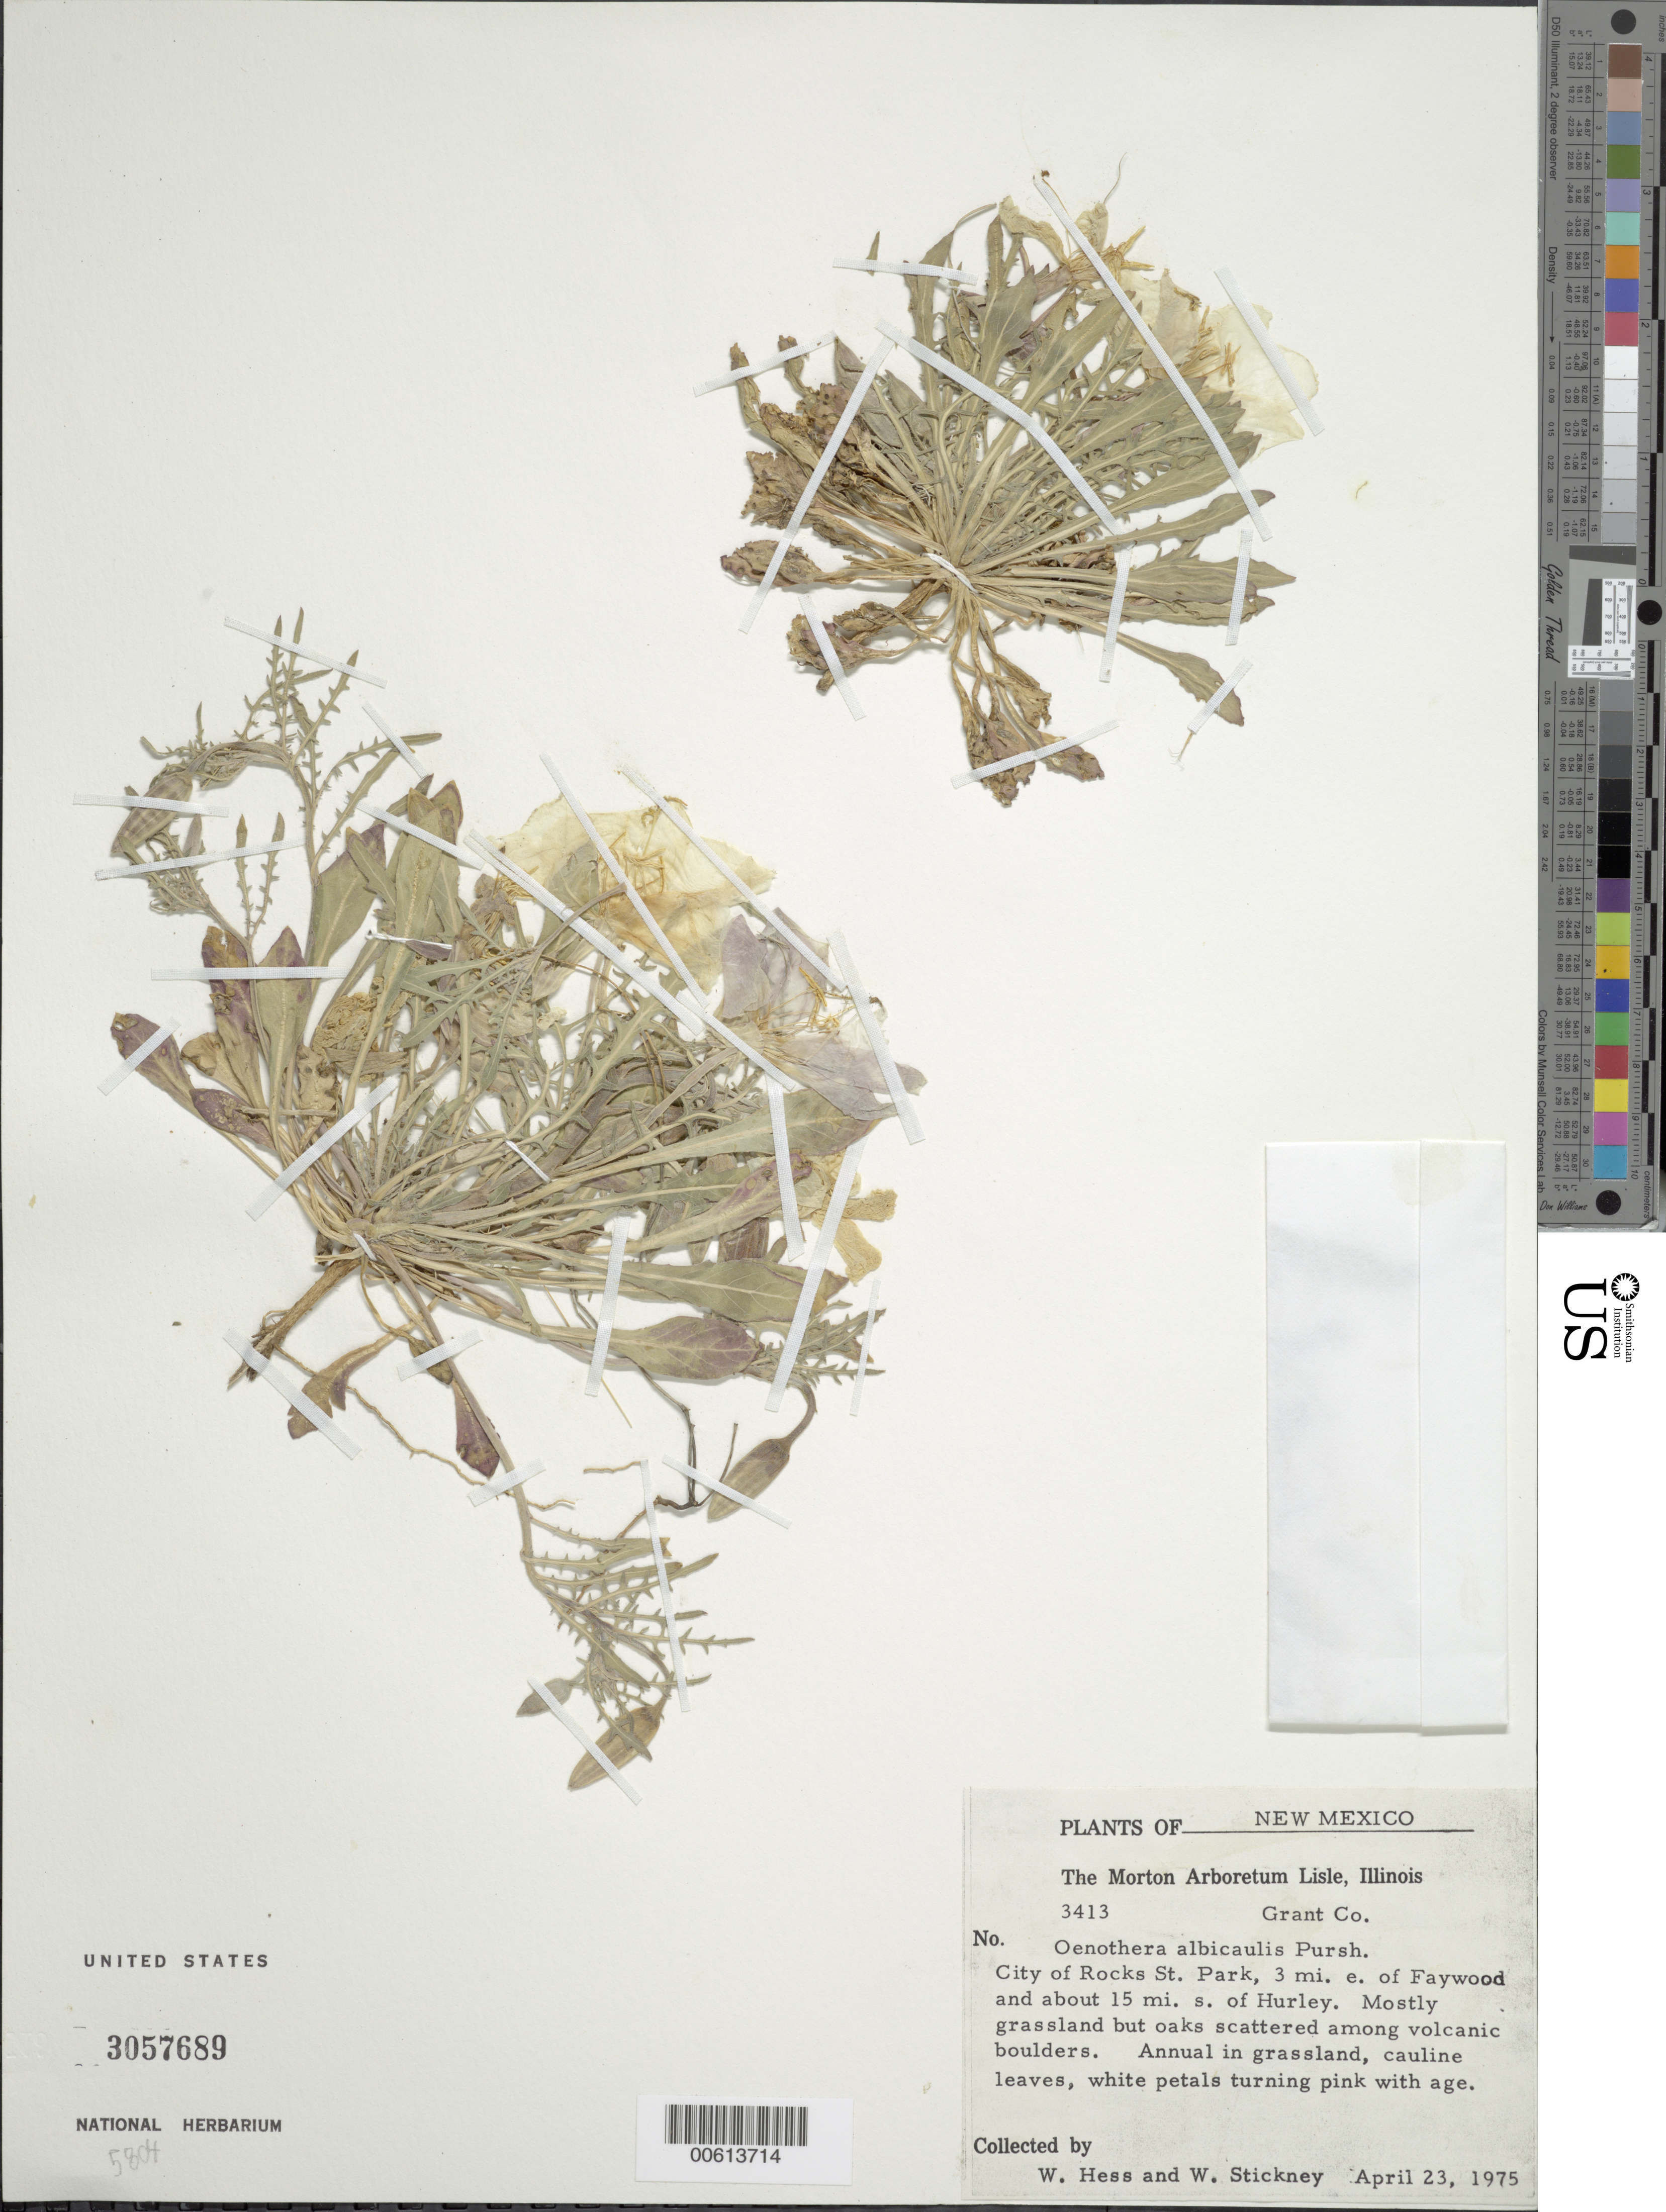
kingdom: Plantae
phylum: Tracheophyta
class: Magnoliopsida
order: Myrtales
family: Onagraceae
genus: Oenothera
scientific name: Oenothera albicaulis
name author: Pursh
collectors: W. Hess & W. Stickney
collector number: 3413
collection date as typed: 23 Apr 1975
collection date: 1975-04-23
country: United States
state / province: New Mexico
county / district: Grant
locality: City of Rocks State Park, E of Faywood, S of Hurley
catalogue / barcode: US 3057689